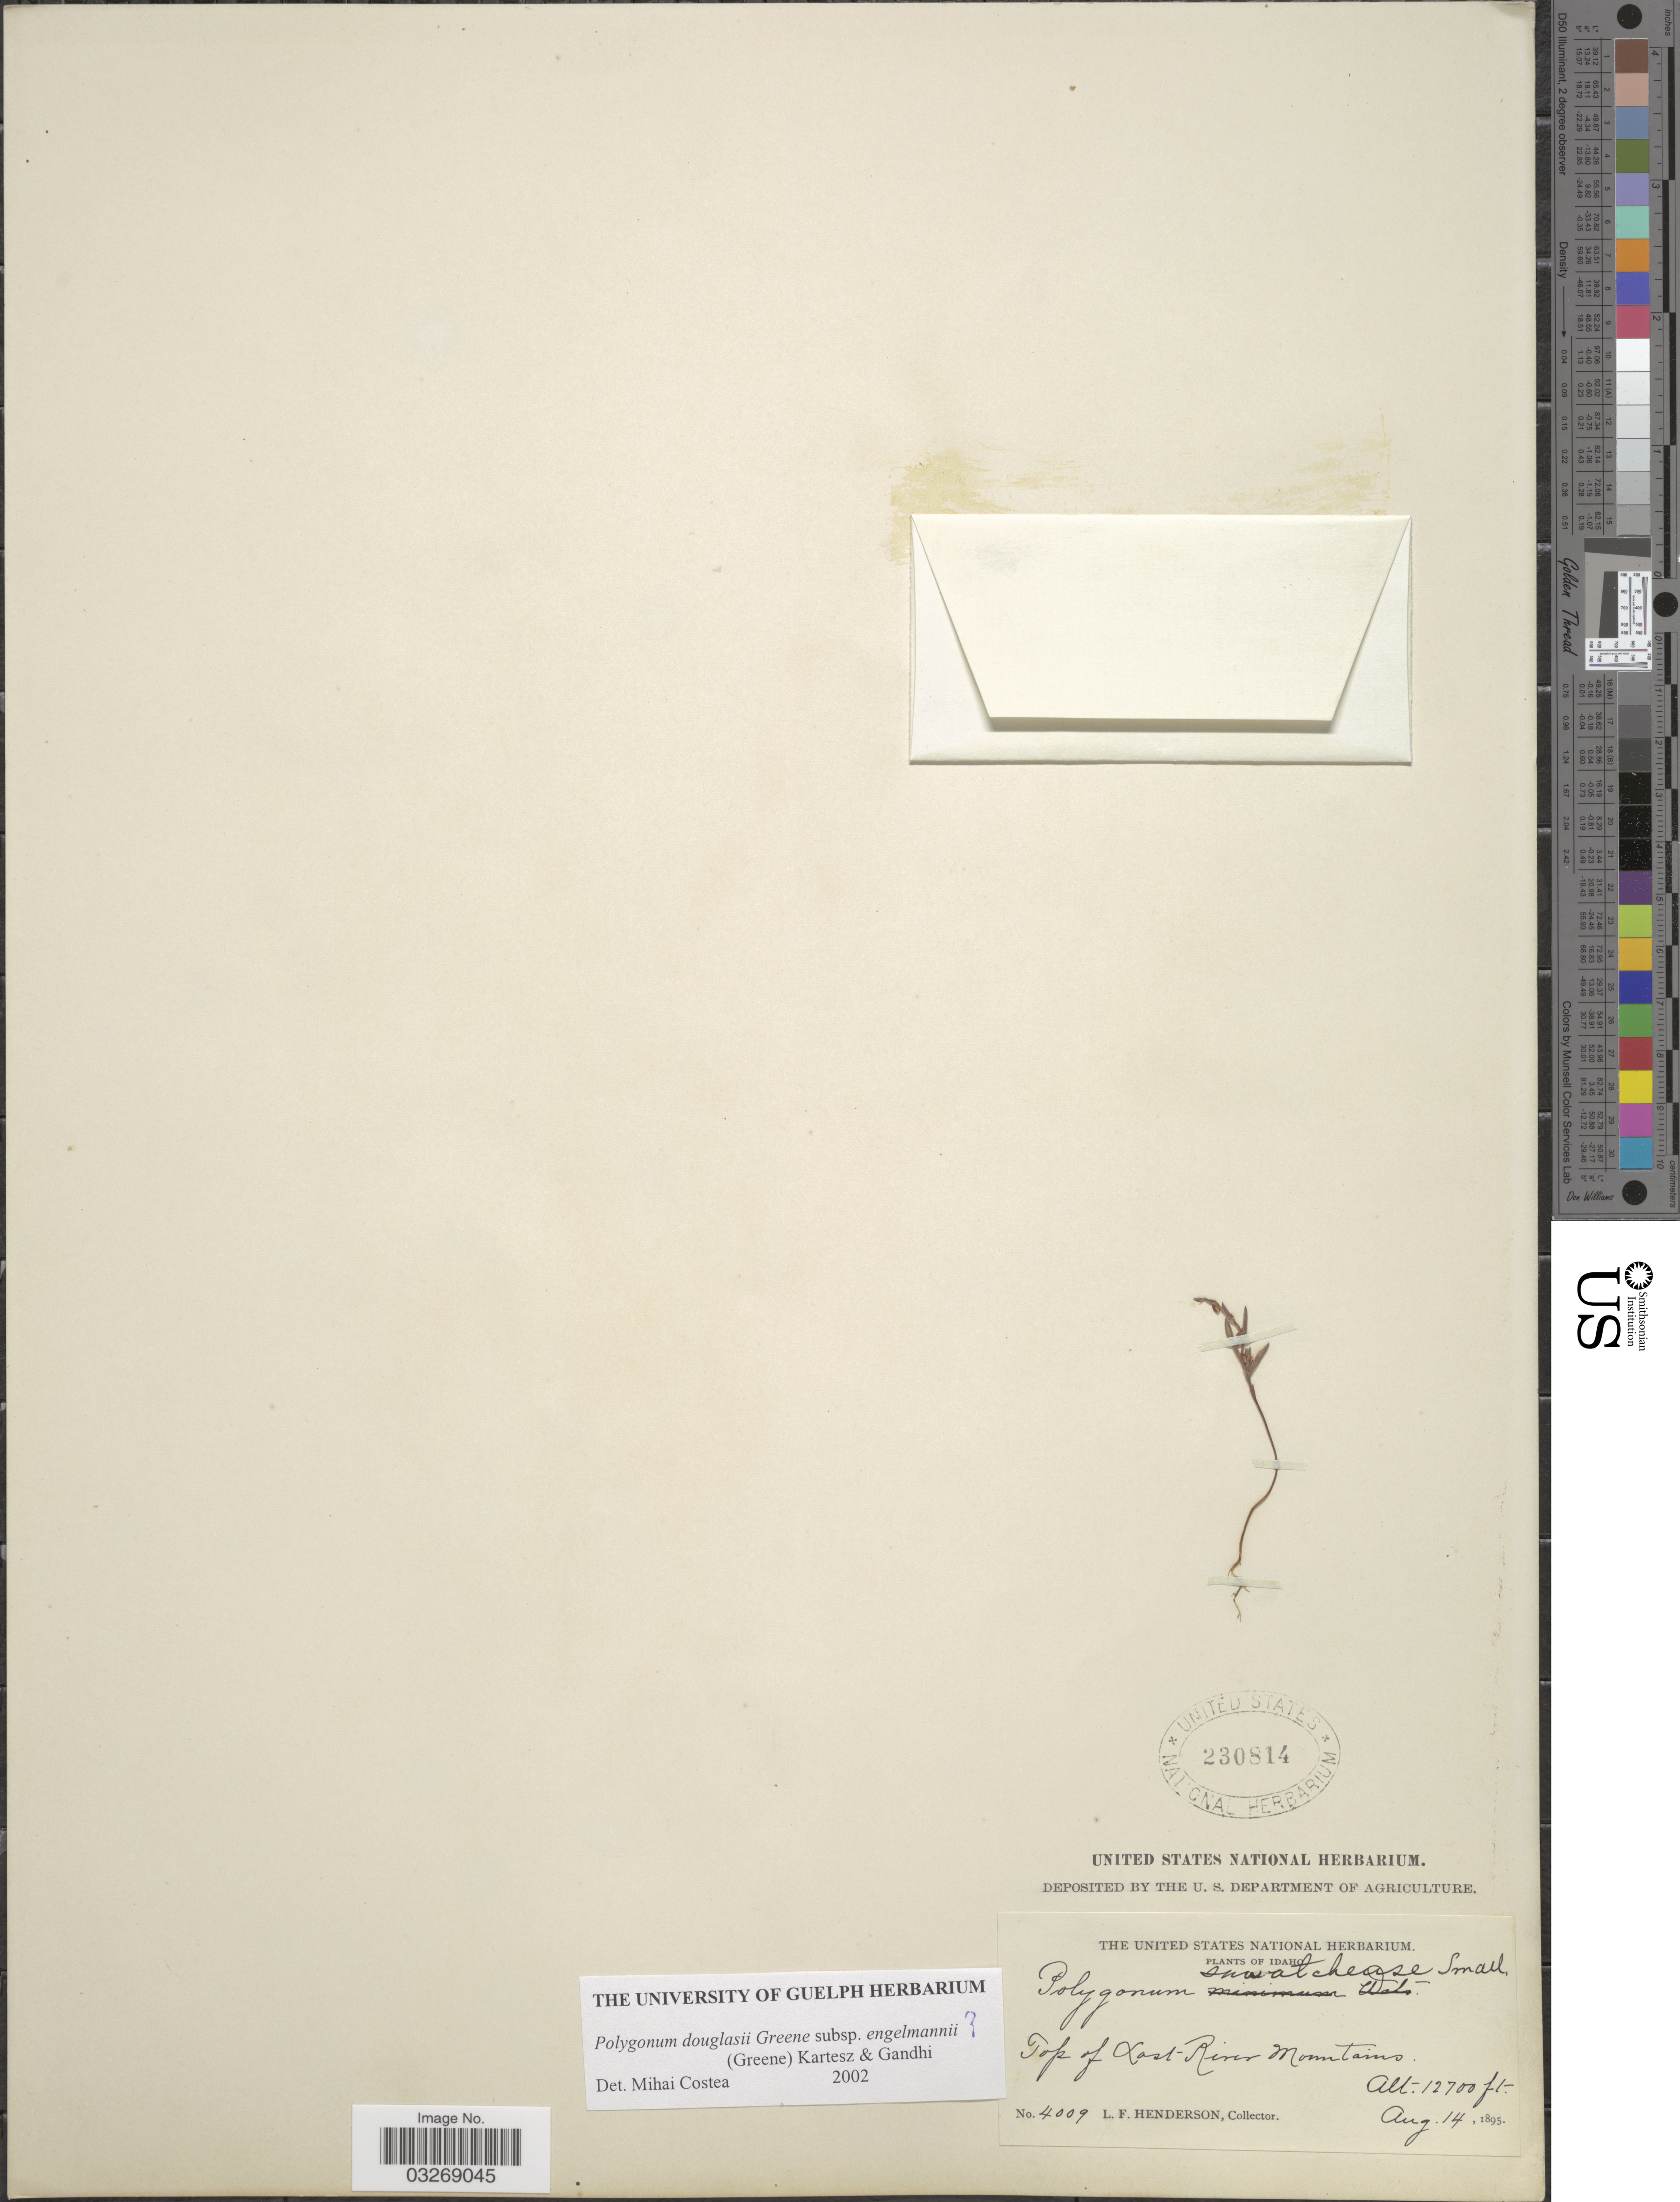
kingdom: Plantae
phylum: Tracheophyta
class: Magnoliopsida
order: Caryophyllales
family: Polygonaceae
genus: Polygonum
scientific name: Polygonum douglasii subsp. engelmannii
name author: (S.W. Greene) Kartesz & Gandhi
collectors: L. Henderson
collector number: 4009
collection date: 1895-08-14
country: United States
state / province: Idaho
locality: Top of Lost River Mountains.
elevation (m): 3871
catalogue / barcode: US 230814